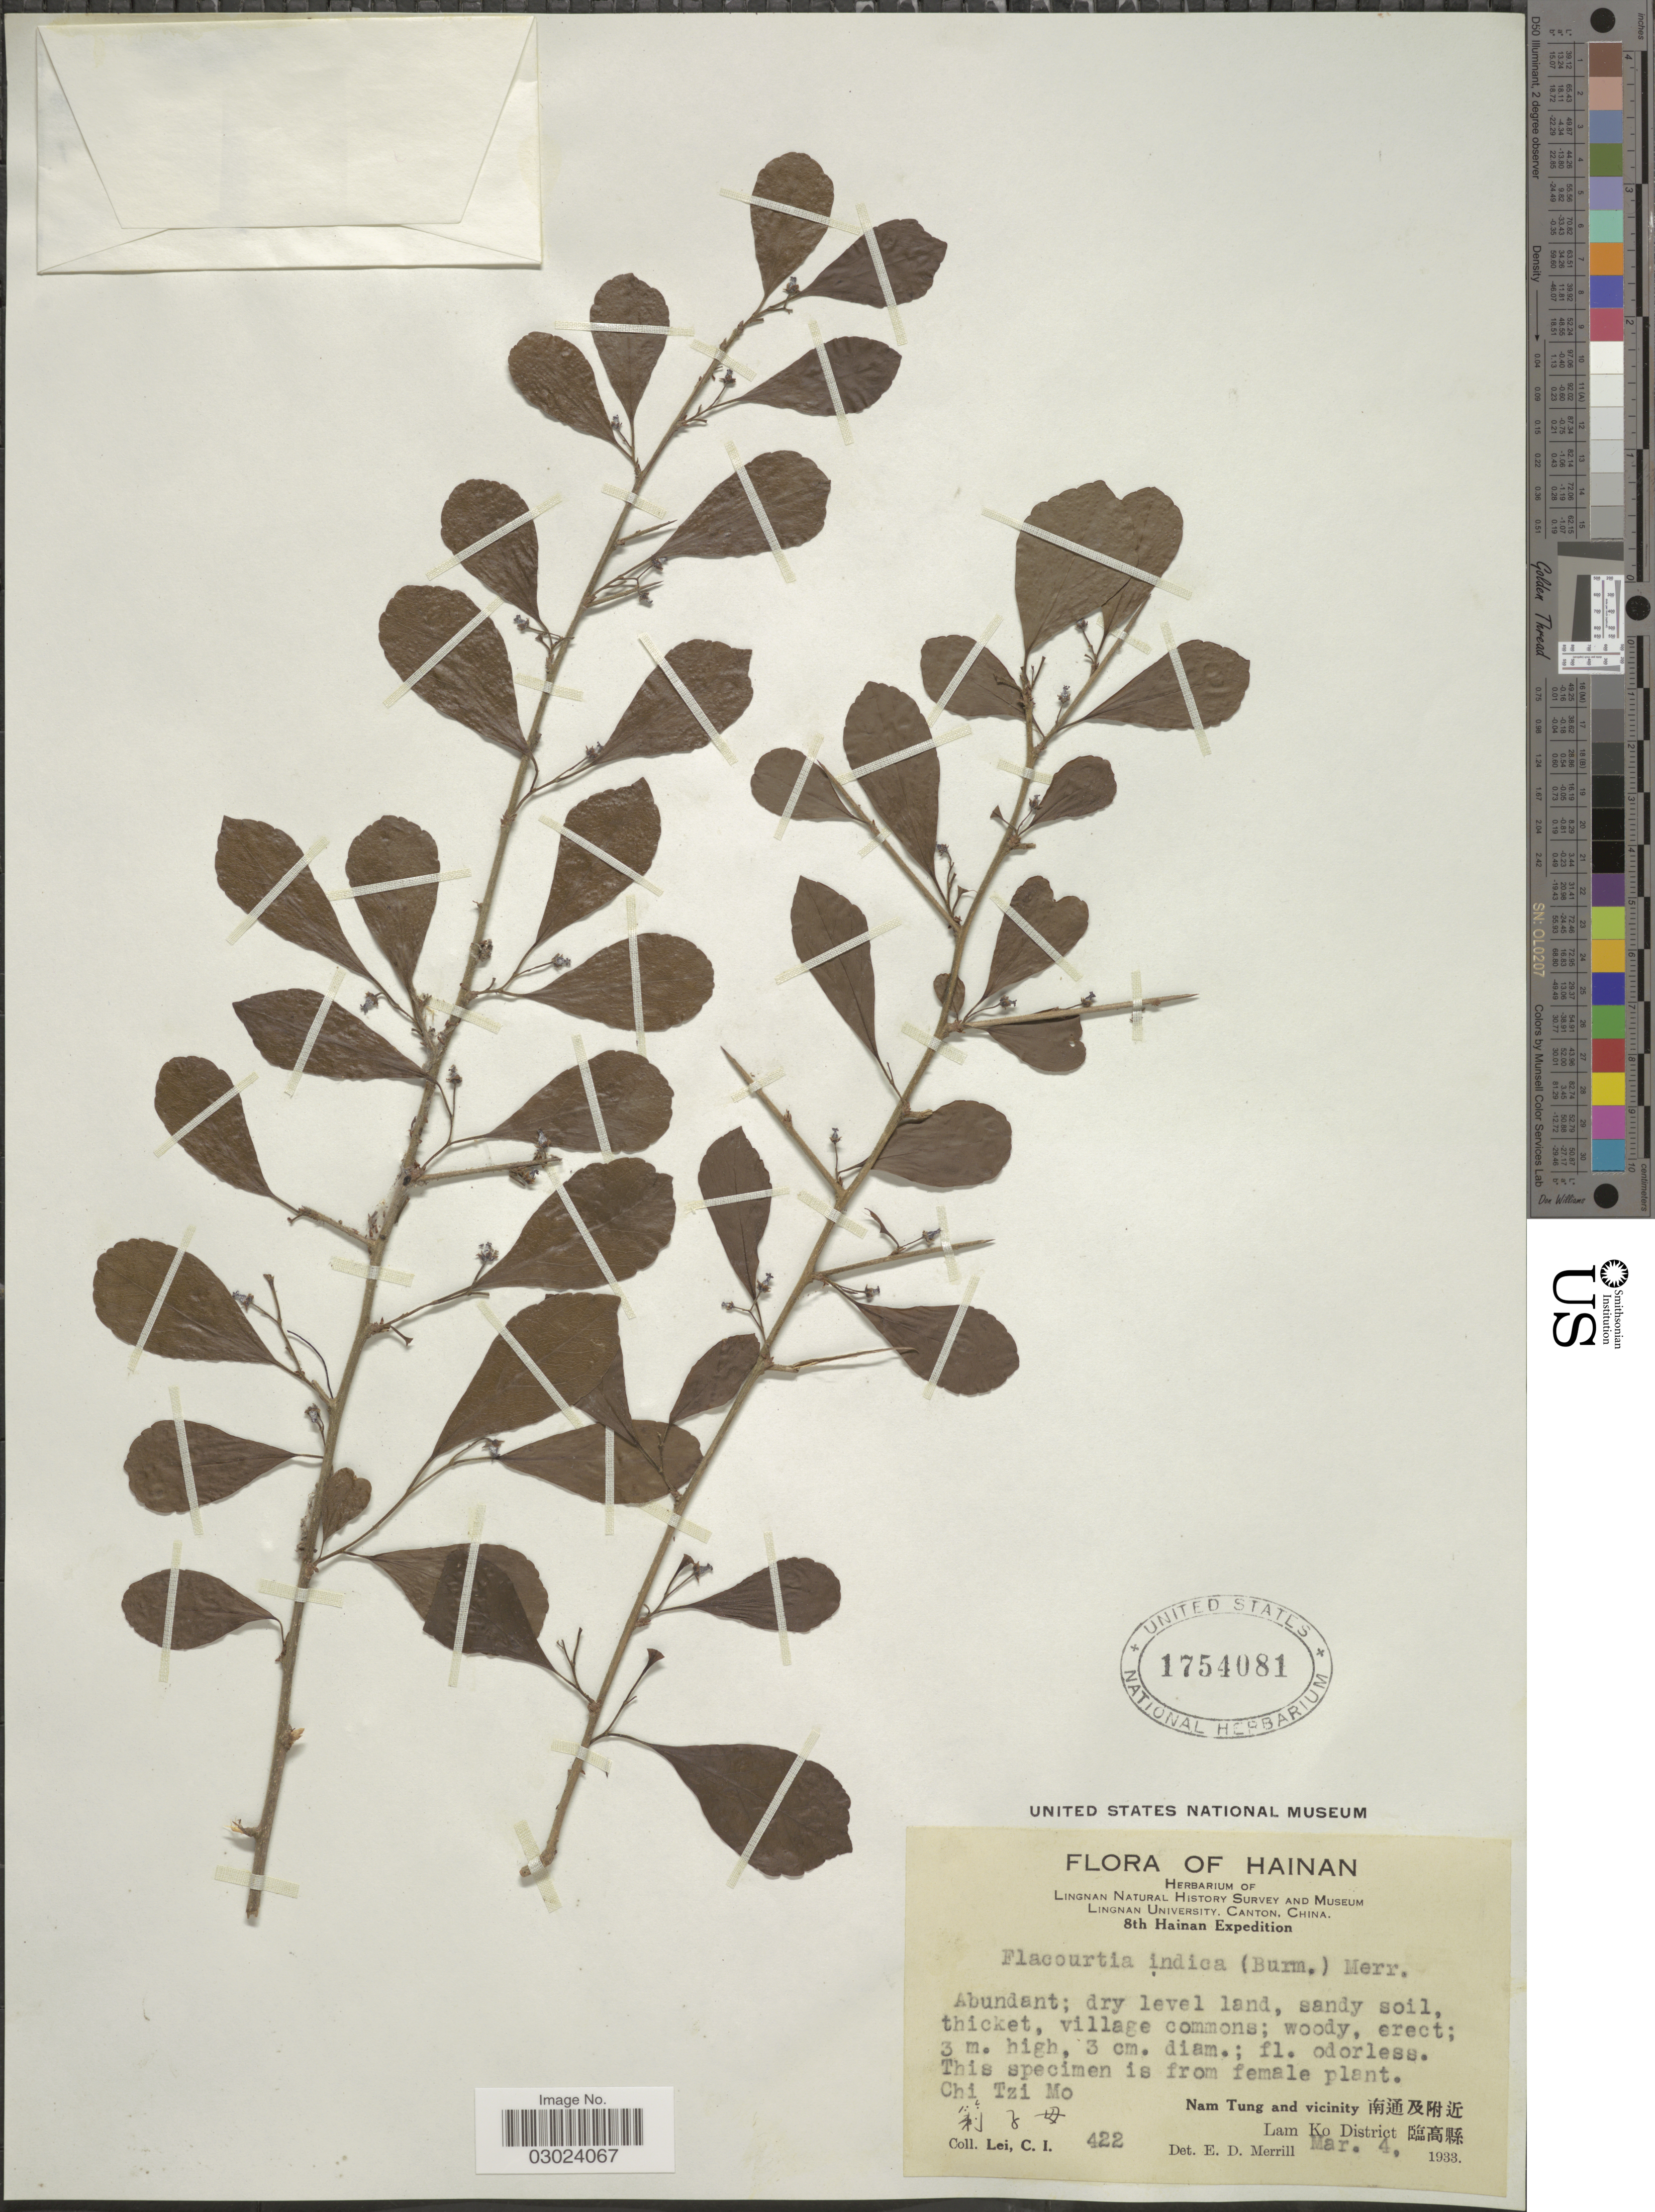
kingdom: Plantae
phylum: Tracheophyta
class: Magnoliopsida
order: Malpighiales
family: Salicaceae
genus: Flacourtia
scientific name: Flacourtia indica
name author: (Burm. f.) Merr.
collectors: C. I. Lei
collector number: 422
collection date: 1933-03-04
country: China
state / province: Hainan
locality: Chi Tzi Mo. Nam Tung and vicinity. Lam Ko District.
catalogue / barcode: US 1754081